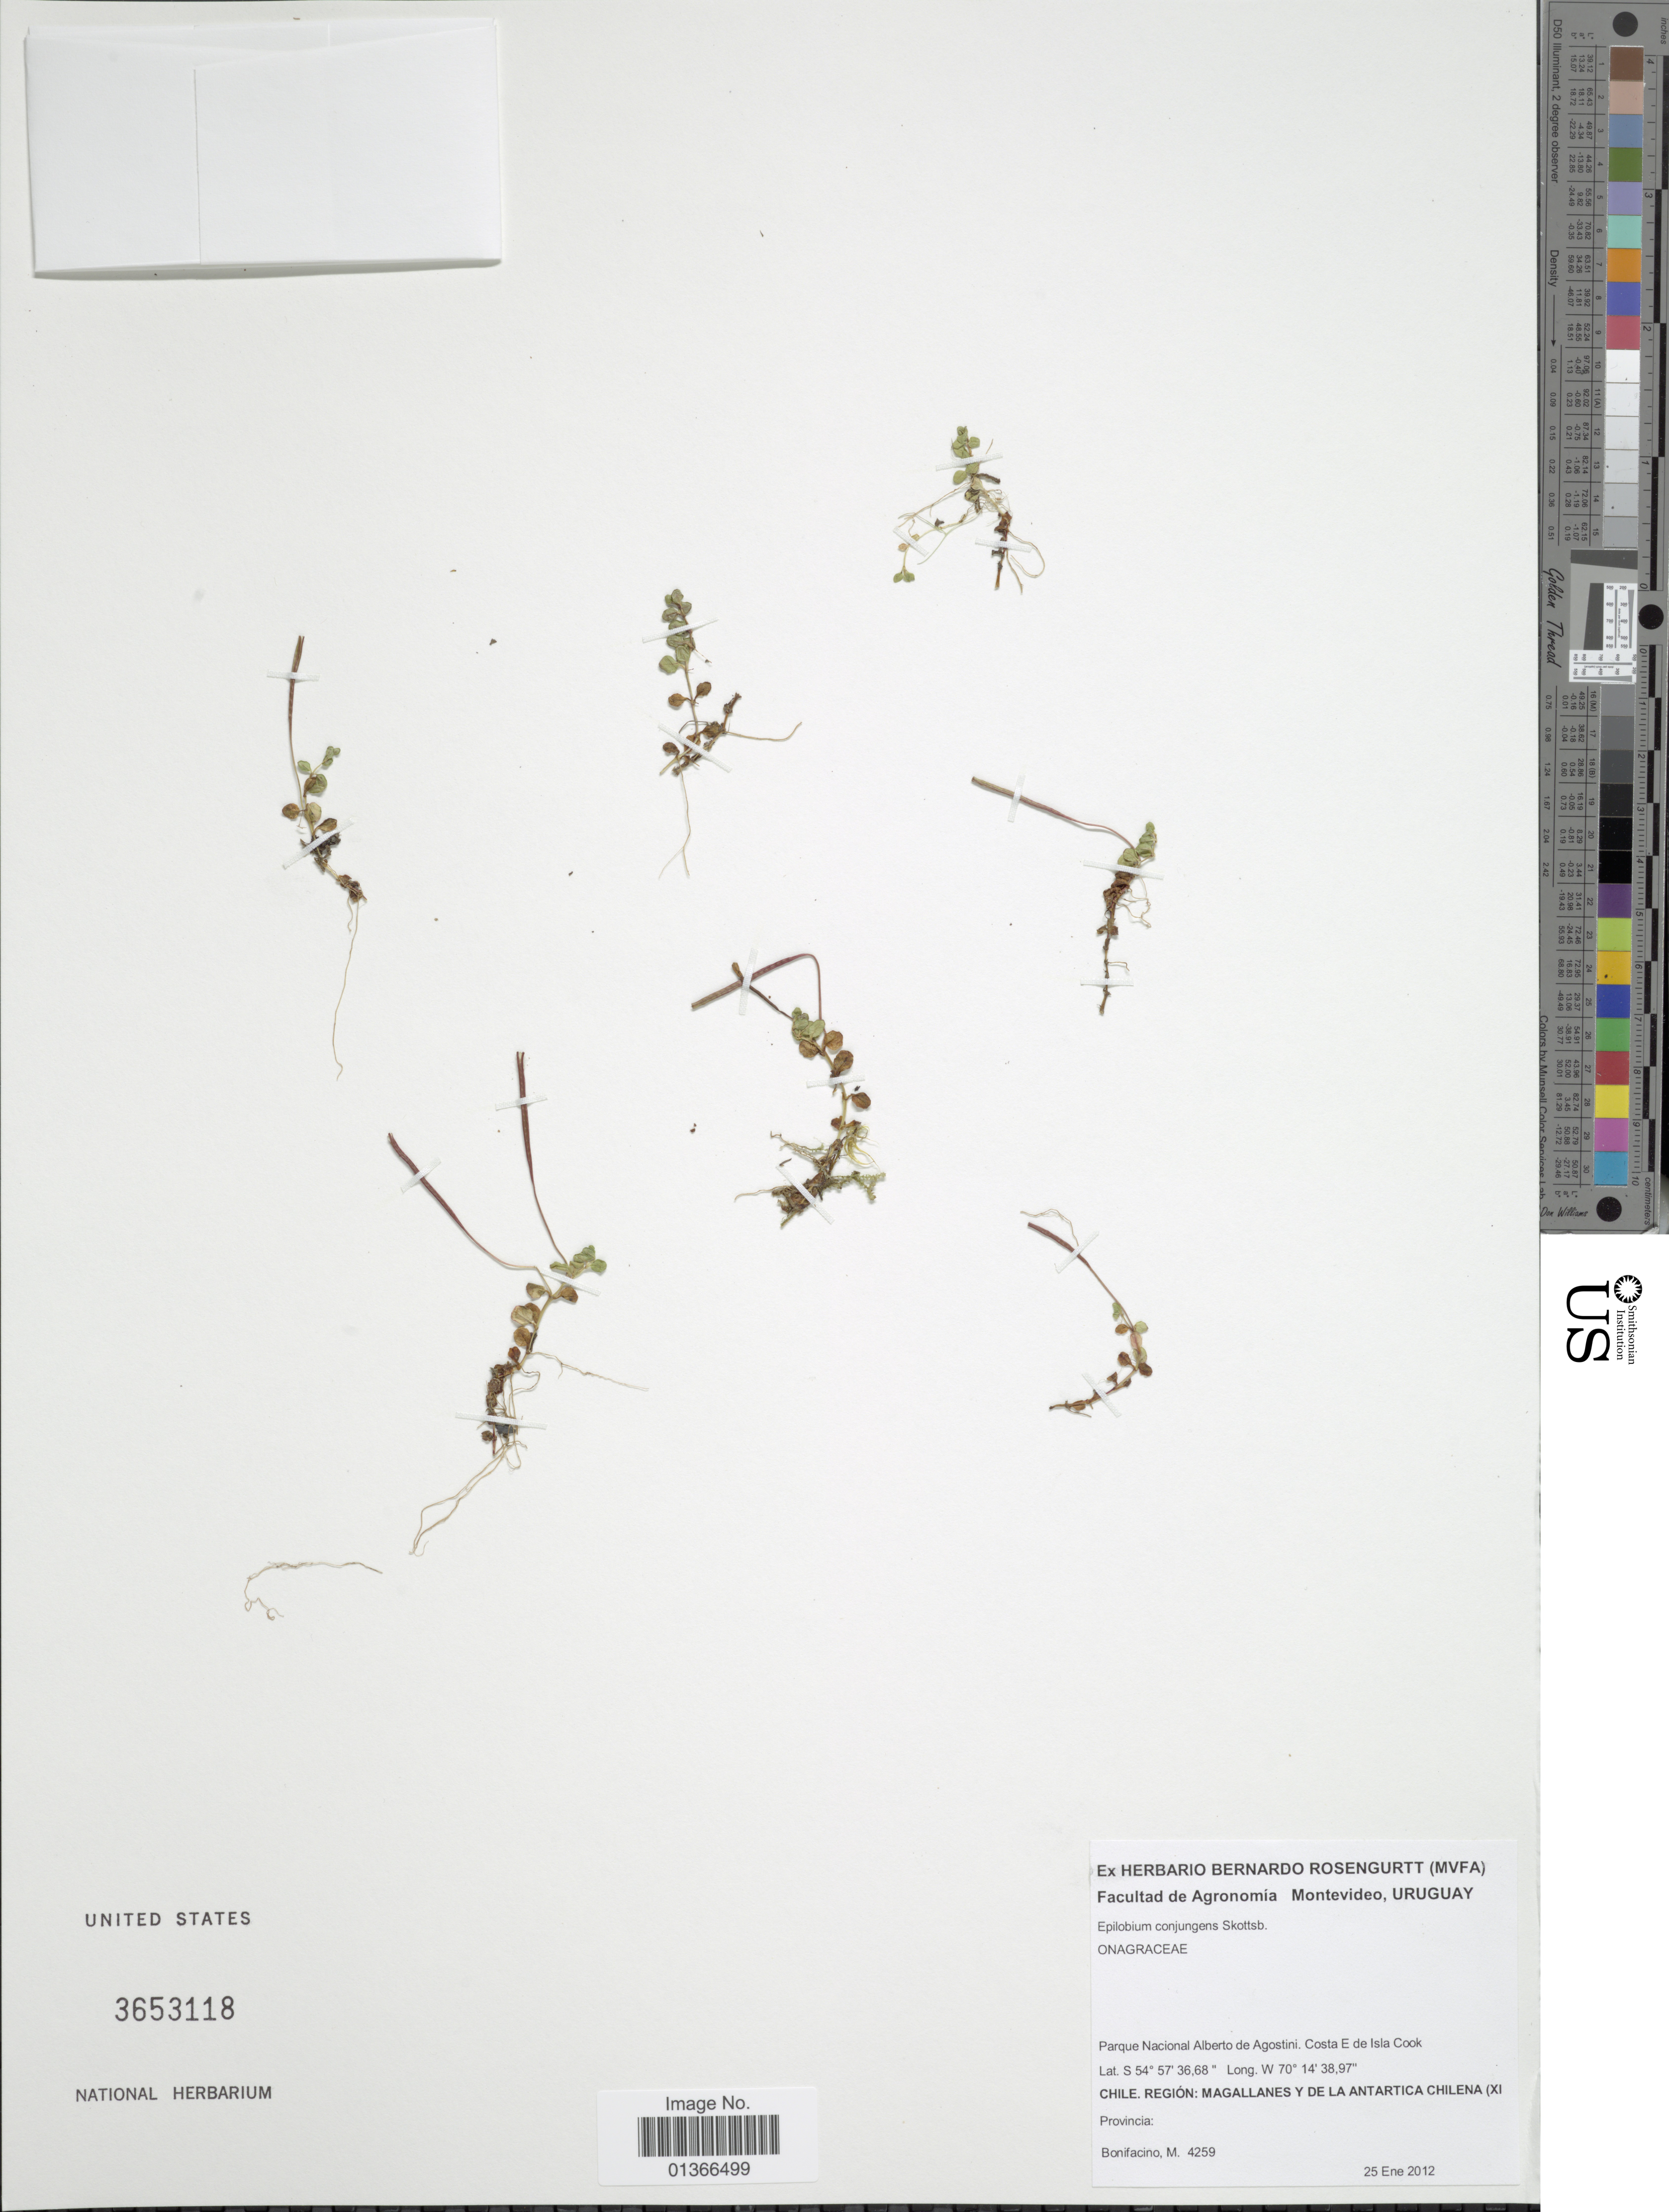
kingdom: Plantae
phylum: Tracheophyta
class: Magnoliopsida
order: Myrtales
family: Onagraceae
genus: Epilobium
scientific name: Epilobium conjungens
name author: Skottsb.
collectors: M. Bonifacino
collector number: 4259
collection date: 2012-01-25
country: Chile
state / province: Magallanes y de la Antártica Chilena (XII)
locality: Parque Nacional Alberto de Agostini. Costa E de Isla Cook.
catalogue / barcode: US 3653118